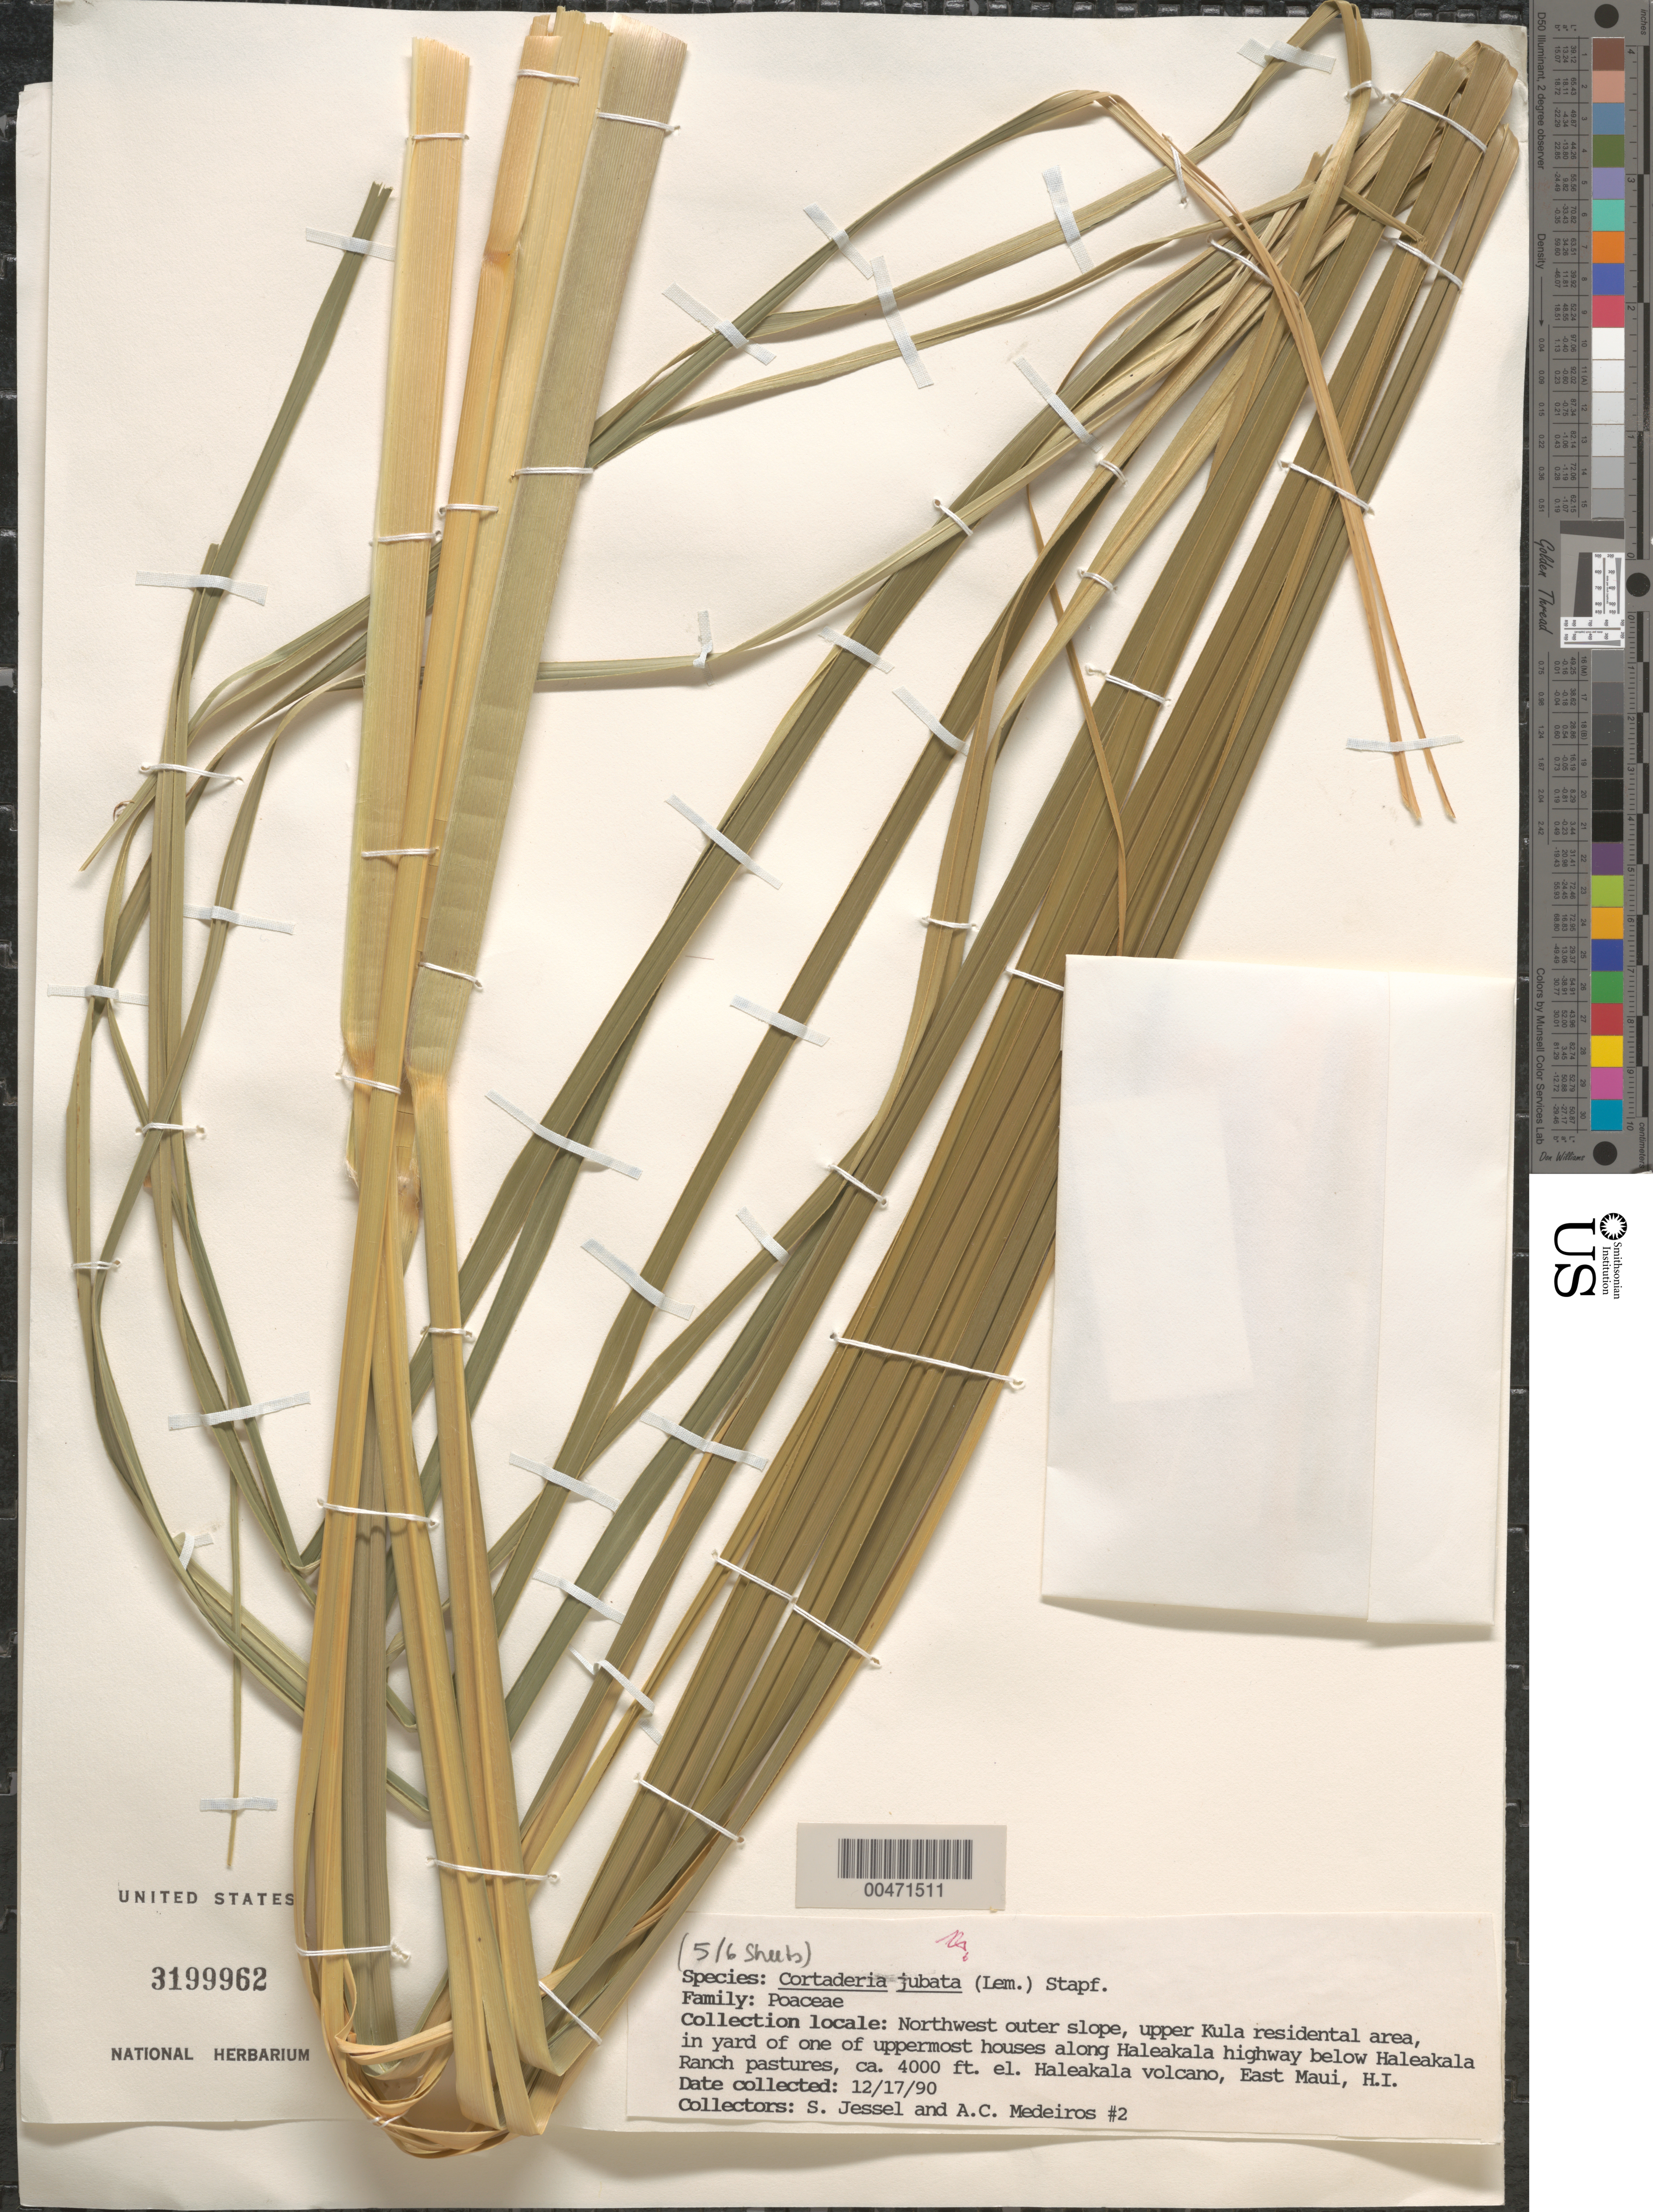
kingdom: Plantae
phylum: Tracheophyta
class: Liliopsida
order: Poales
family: Poaceae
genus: Cortaderia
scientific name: Cortaderia jubata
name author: (Lemoine) Stapf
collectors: S. Jessel & A. Medeiros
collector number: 2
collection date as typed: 17 Dec 1990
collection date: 1990-12-17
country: United States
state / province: Hawaii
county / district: Maui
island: Maui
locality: NW outer slope, upper Kula residential area, ...along Haleakala hwy below Haleakala Ranch pastures, Haleakala Volcano, E Maui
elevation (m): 1219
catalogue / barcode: US 3199962